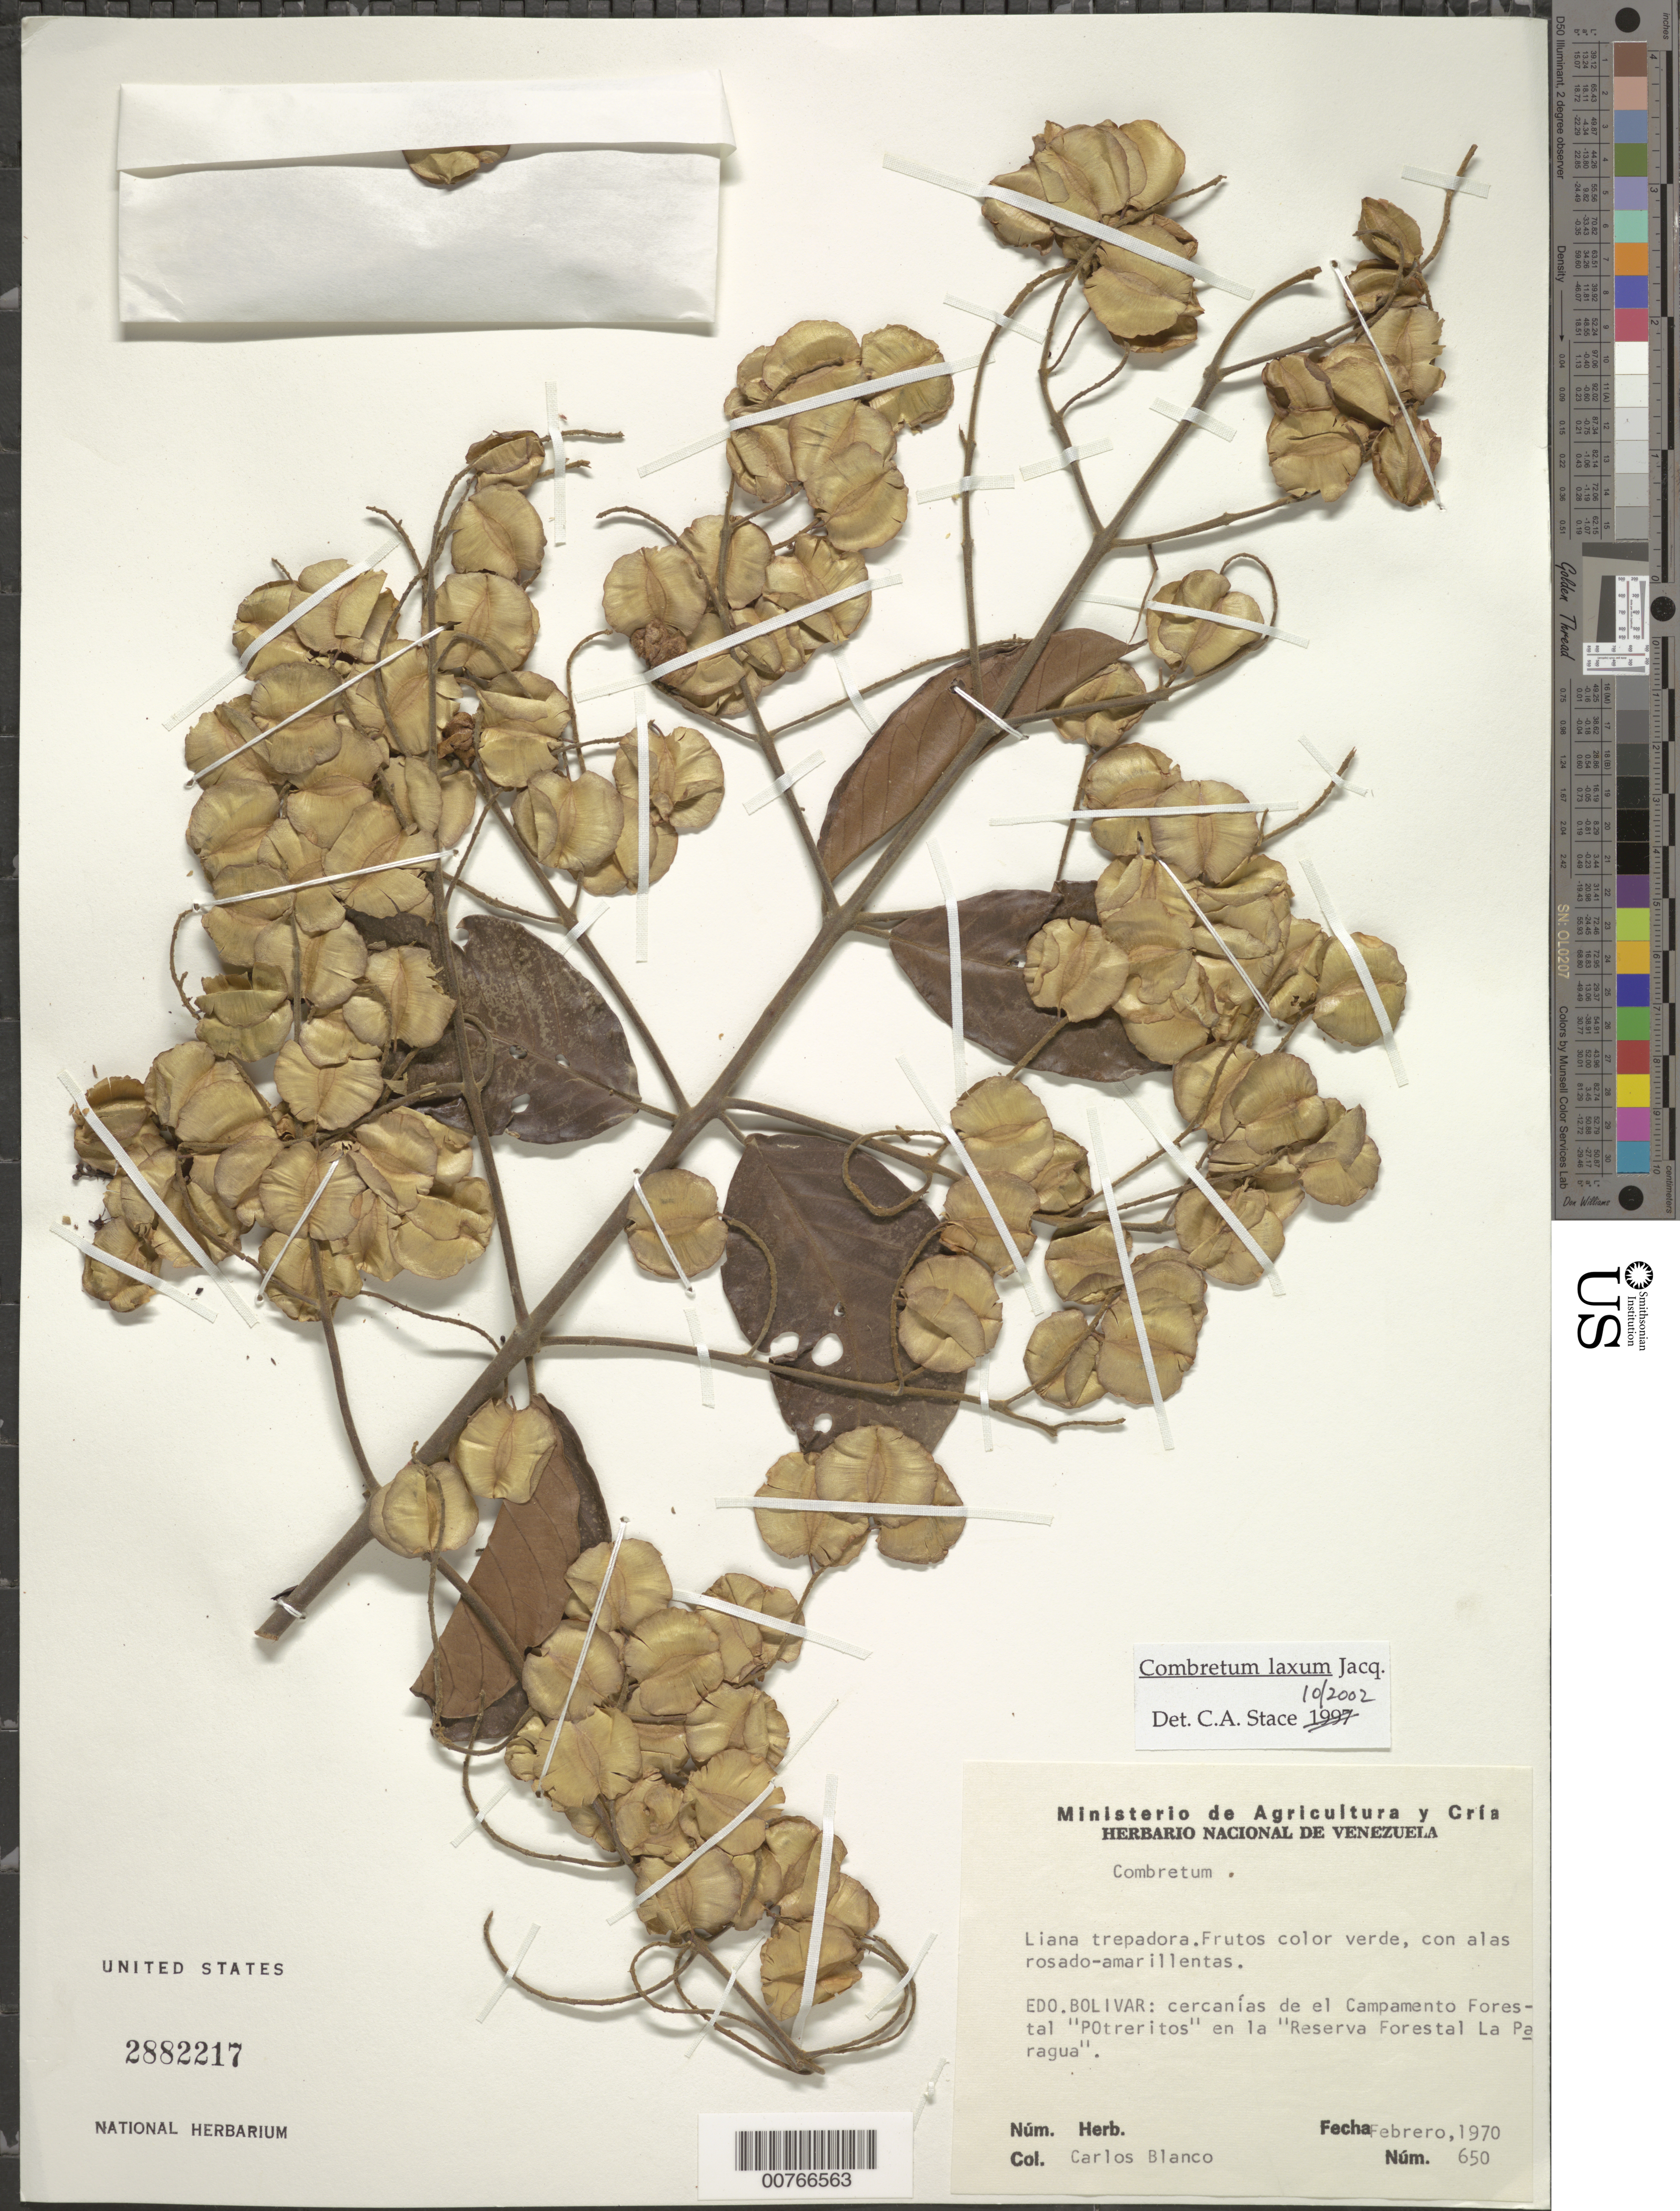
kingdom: Plantae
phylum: Tracheophyta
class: Magnoliopsida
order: Myrtales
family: Combretaceae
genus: Combretum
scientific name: Combretum laxum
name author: Jacq.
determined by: Stace, C. A.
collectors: C. A. Blanco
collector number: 650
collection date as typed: Feb-70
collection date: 1970-02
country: Venezuela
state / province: Bolívar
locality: Reserva Forestal La Paragua, cercanias de el Campamento Forestal "Potreritos"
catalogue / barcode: US 2882217